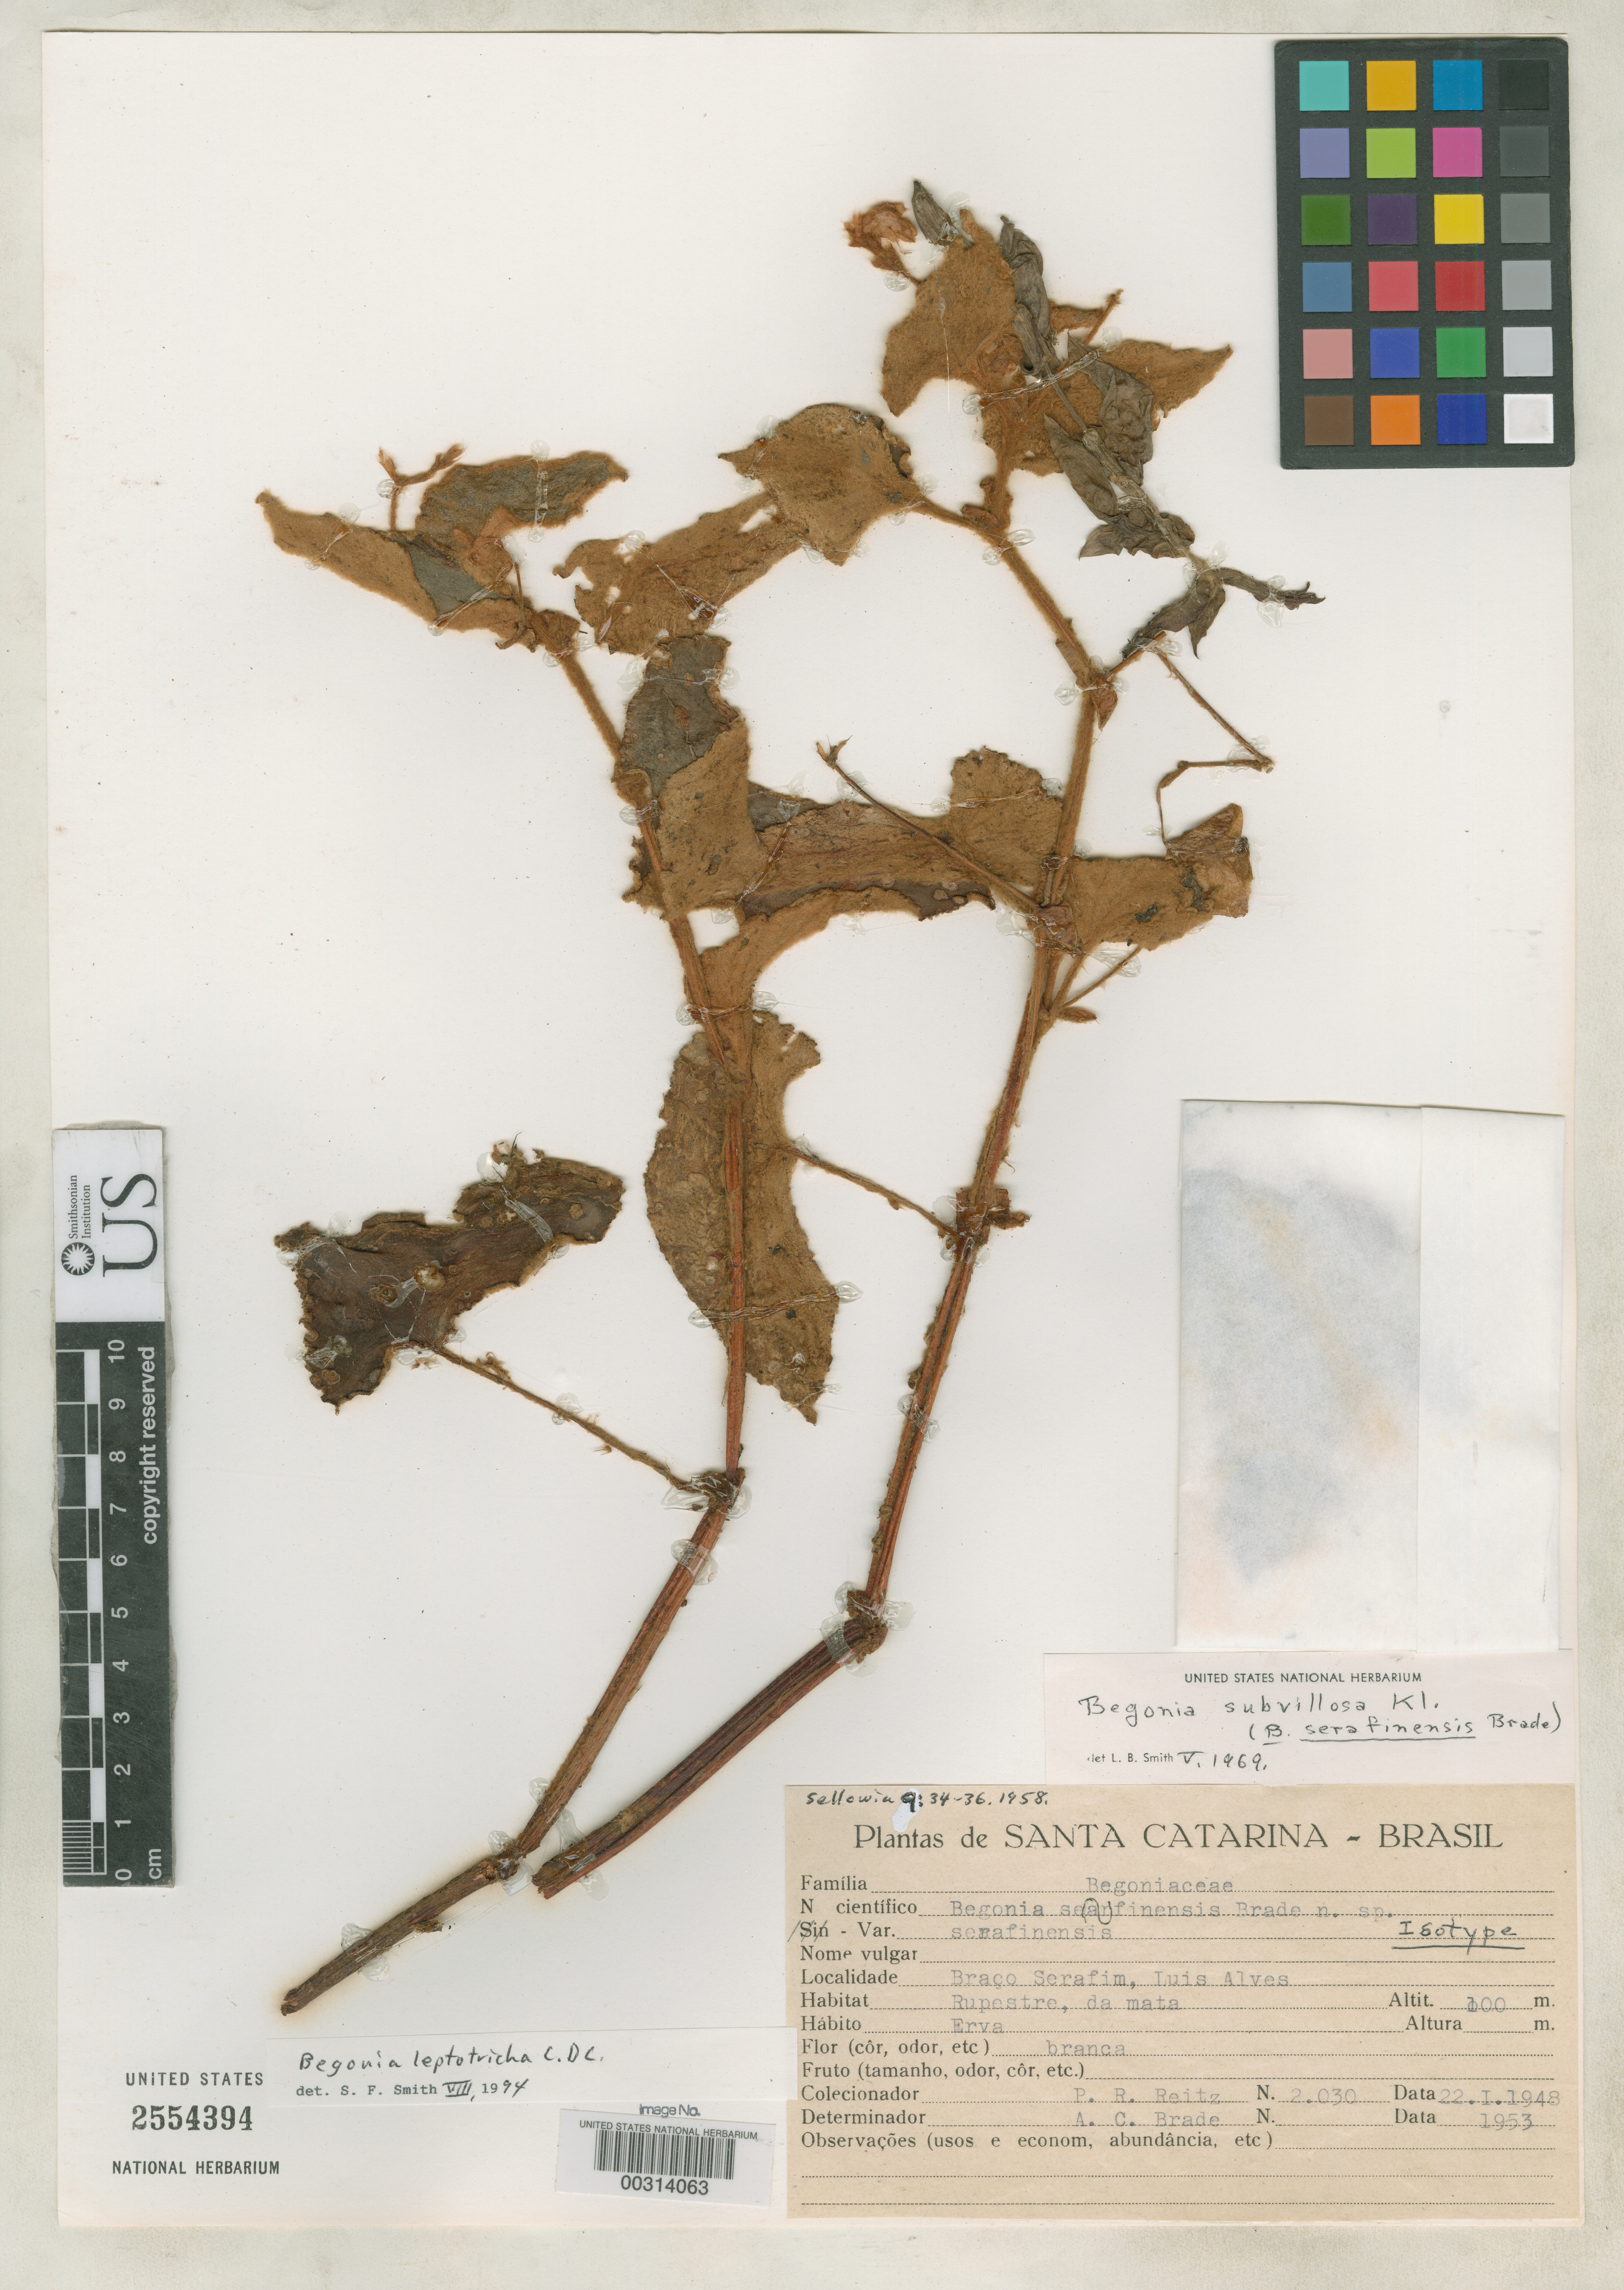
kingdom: Plantae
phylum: Tracheophyta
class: Magnoliopsida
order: Cucurbitales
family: Begoniaceae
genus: Begonia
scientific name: Begonia serafinensis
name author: Brade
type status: Isotype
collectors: R. Reitz & A. C. Brade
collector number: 2030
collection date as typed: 22 Jan 1948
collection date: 1948-01-22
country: Brazil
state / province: Santa Catarina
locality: Braco Serafim, Luis Alves.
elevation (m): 100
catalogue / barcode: US 2554394